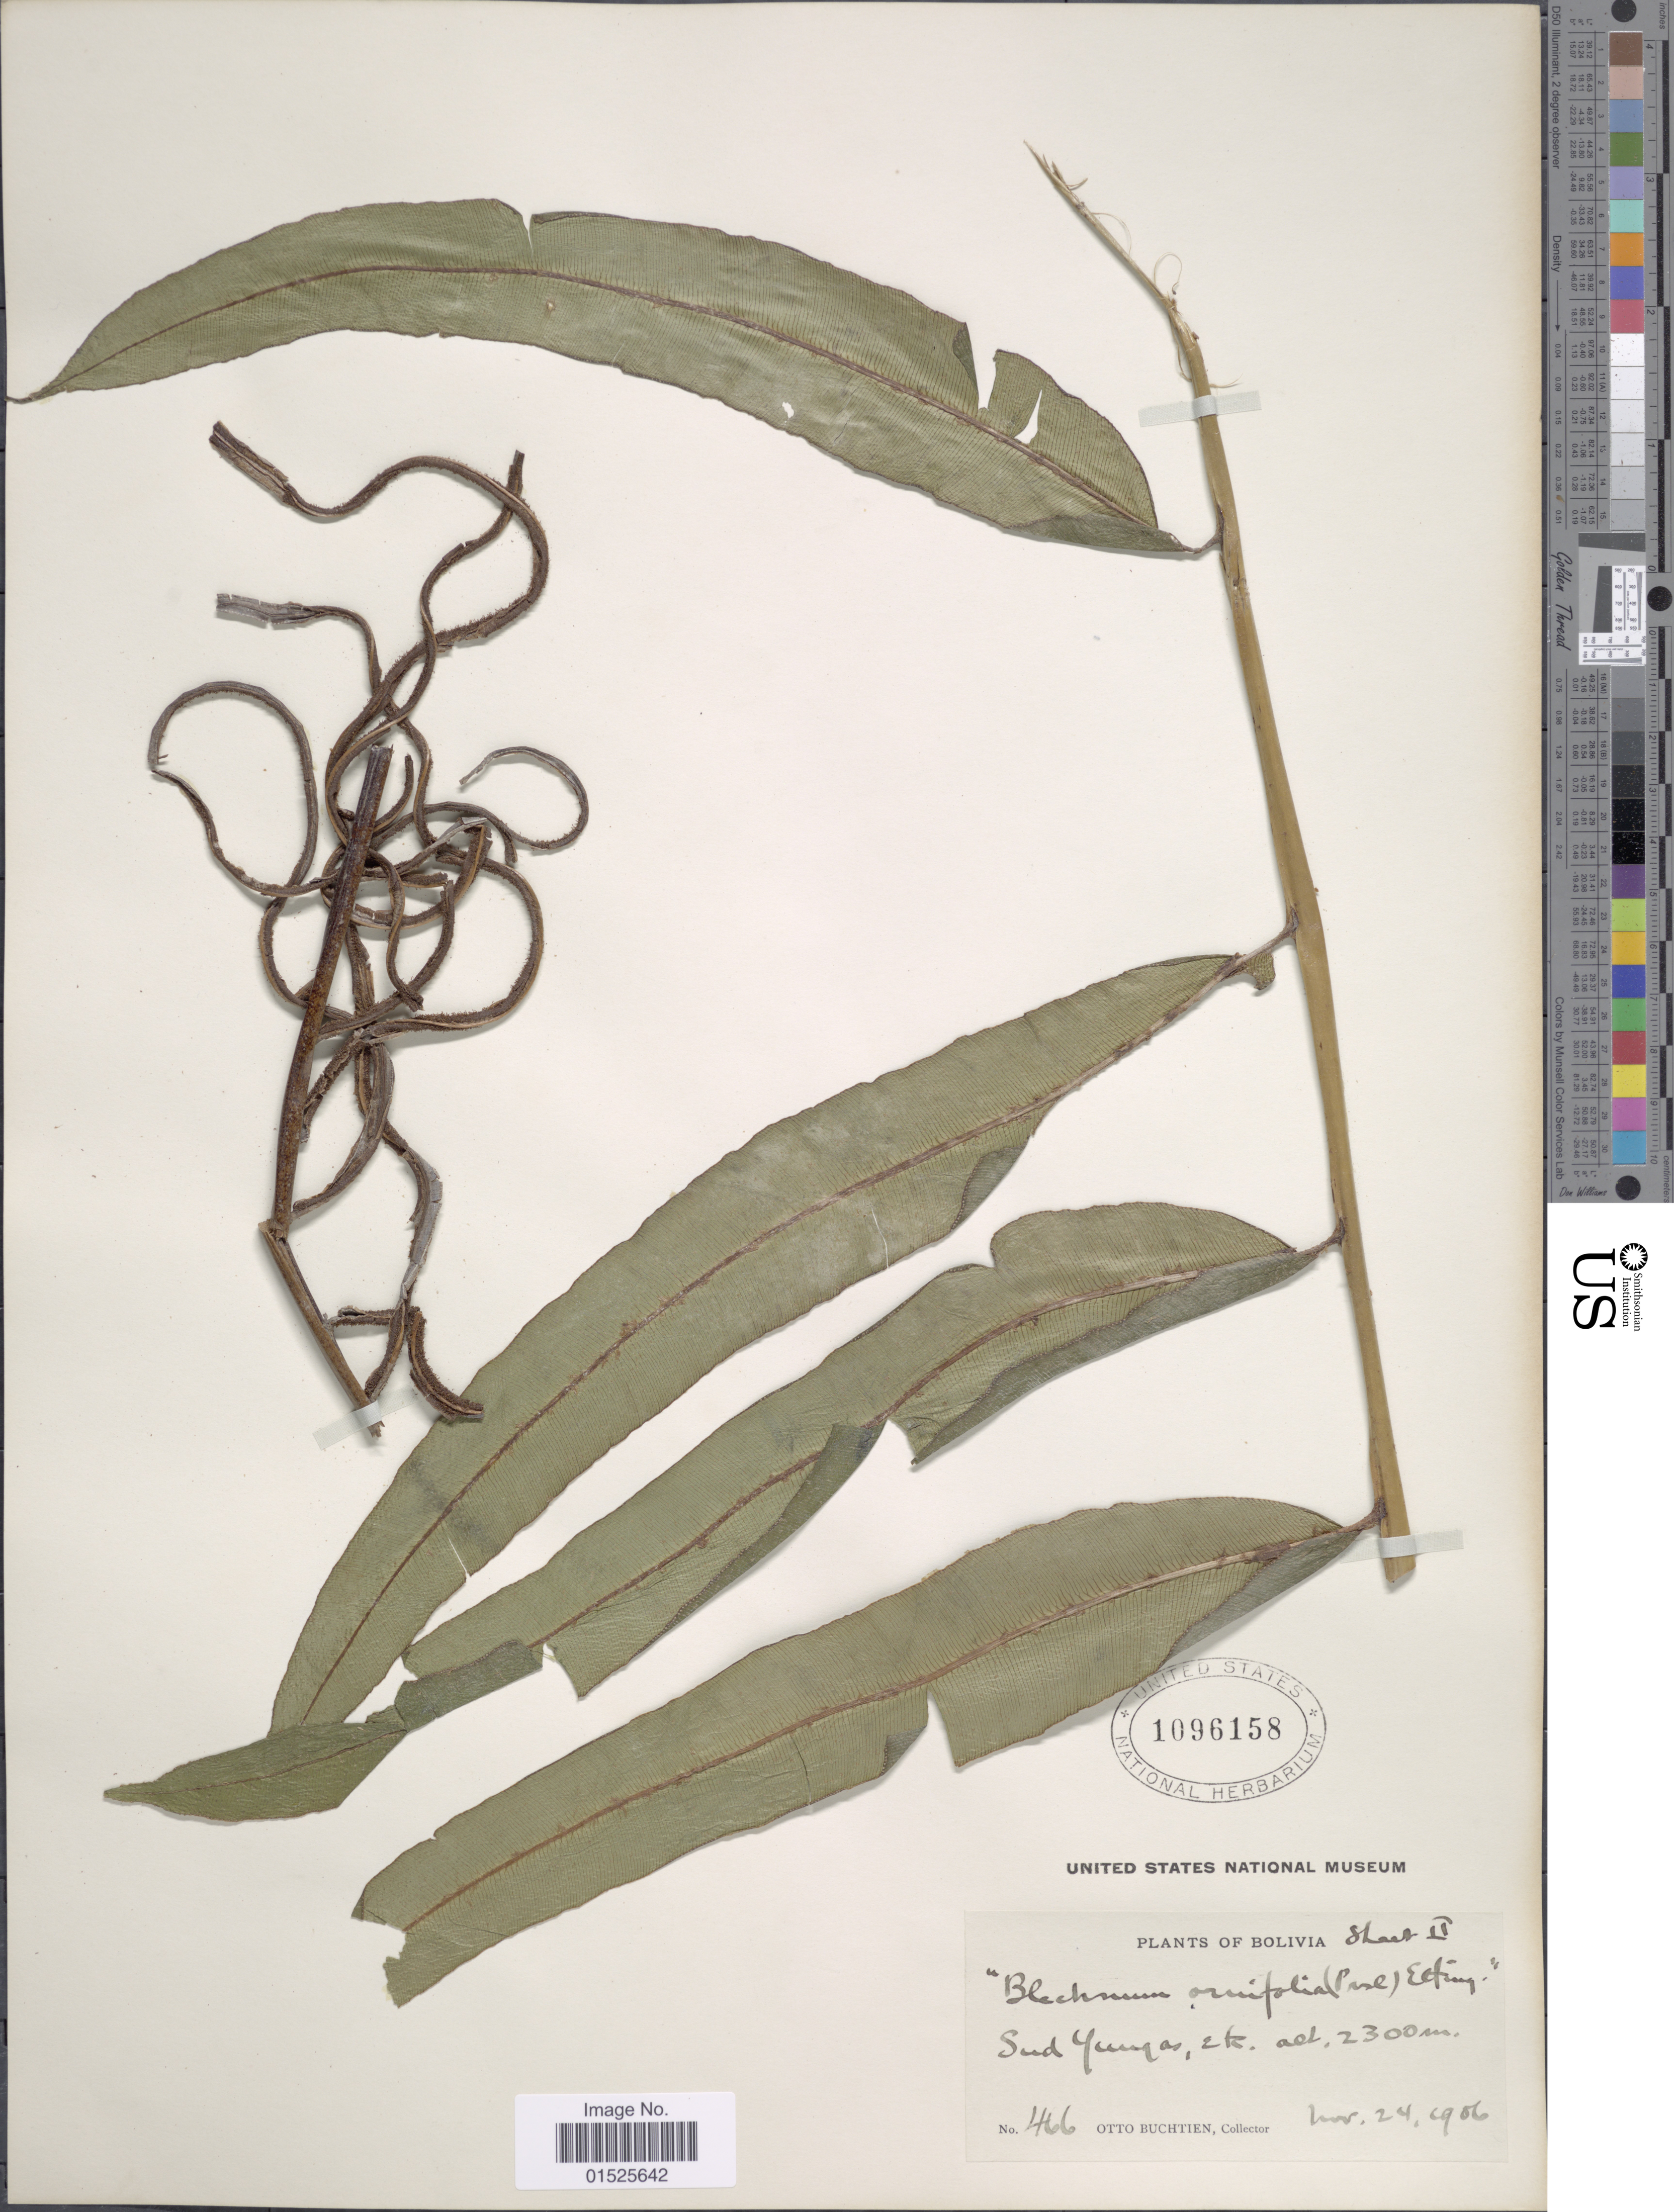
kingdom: Plantae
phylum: Tracheophyta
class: Polypodiopsida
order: Polypodiales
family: Blechnaceae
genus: Blechnum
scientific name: Blechnum cordatum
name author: (Desv.) Hieron.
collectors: O. Buchtien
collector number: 466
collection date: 1906-11-24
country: Bolivia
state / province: La Paz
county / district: Sud Yungas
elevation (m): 2300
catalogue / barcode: US 1096158